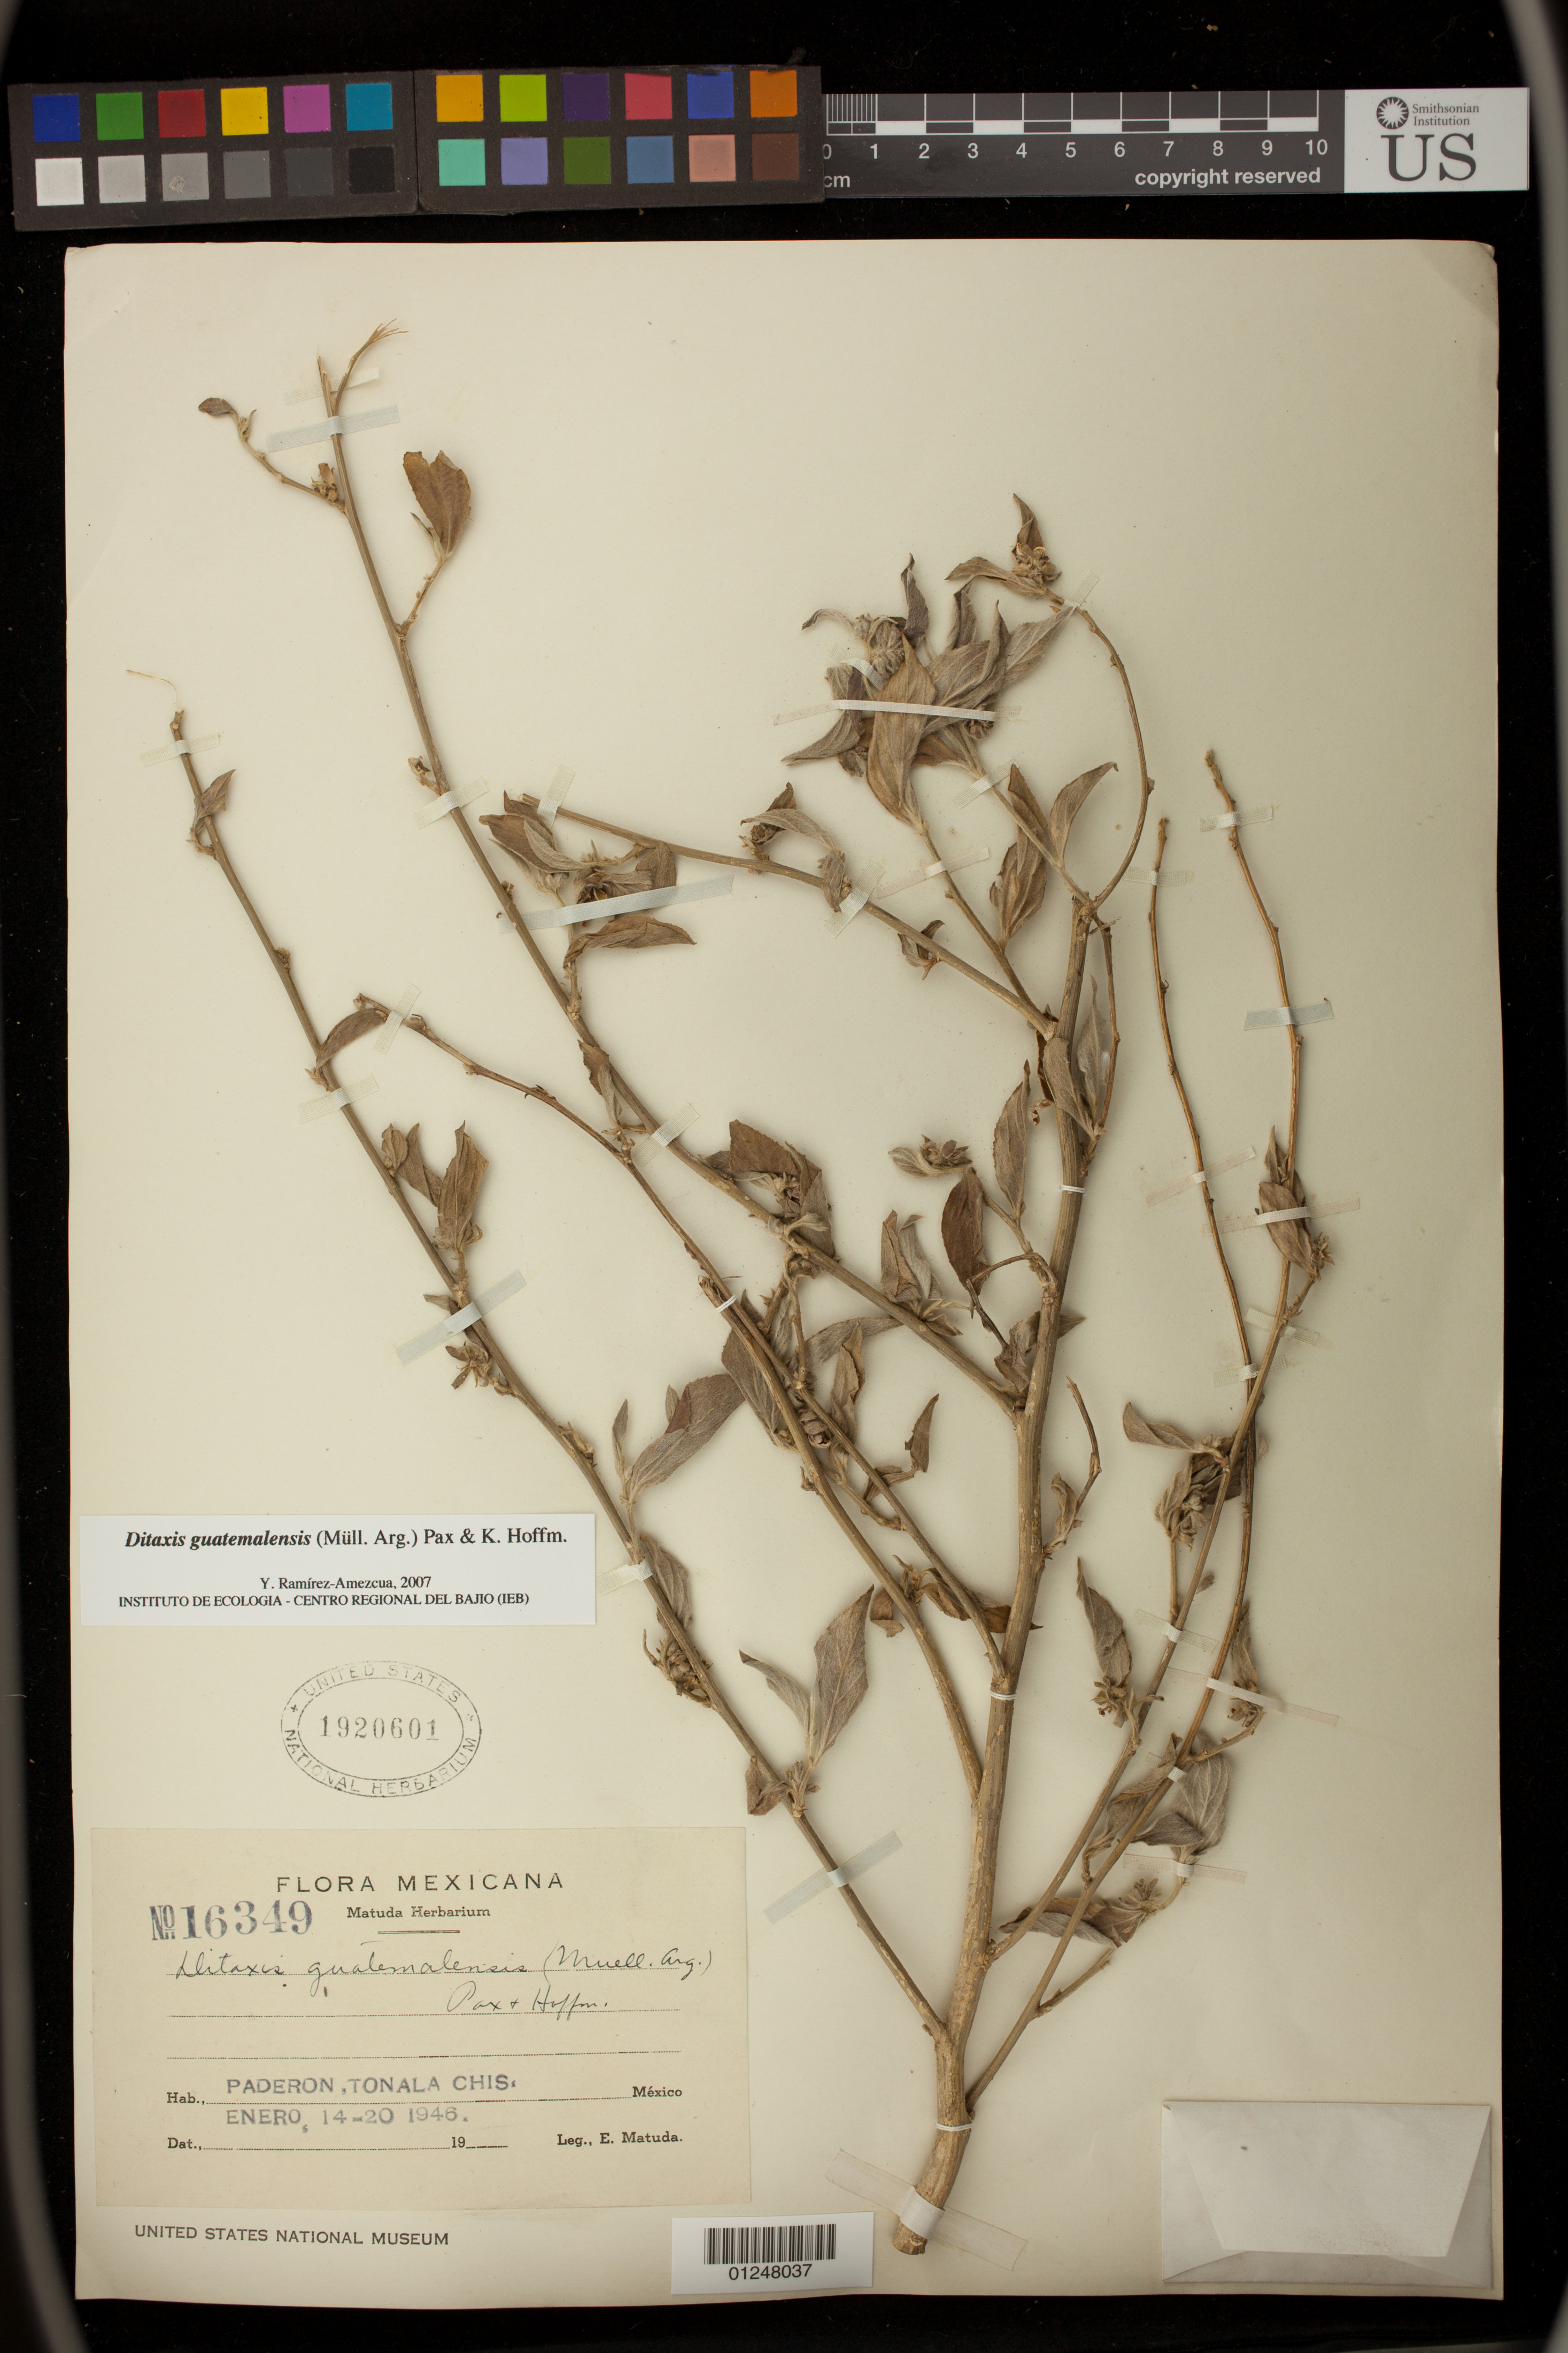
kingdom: Plantae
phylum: Tracheophyta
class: Magnoliopsida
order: Malpighiales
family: Euphorbiaceae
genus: Ditaxis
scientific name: Ditaxis guatemalensis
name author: (Müll. Arg.) Pax & K. Hoffm.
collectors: E. Matuda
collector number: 16349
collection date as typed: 14 Jan 1946 to 20 Jan 1946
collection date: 1946-01-14/1946-01-20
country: Mexico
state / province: Chiapas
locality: Paderon, tonala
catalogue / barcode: US 1920601